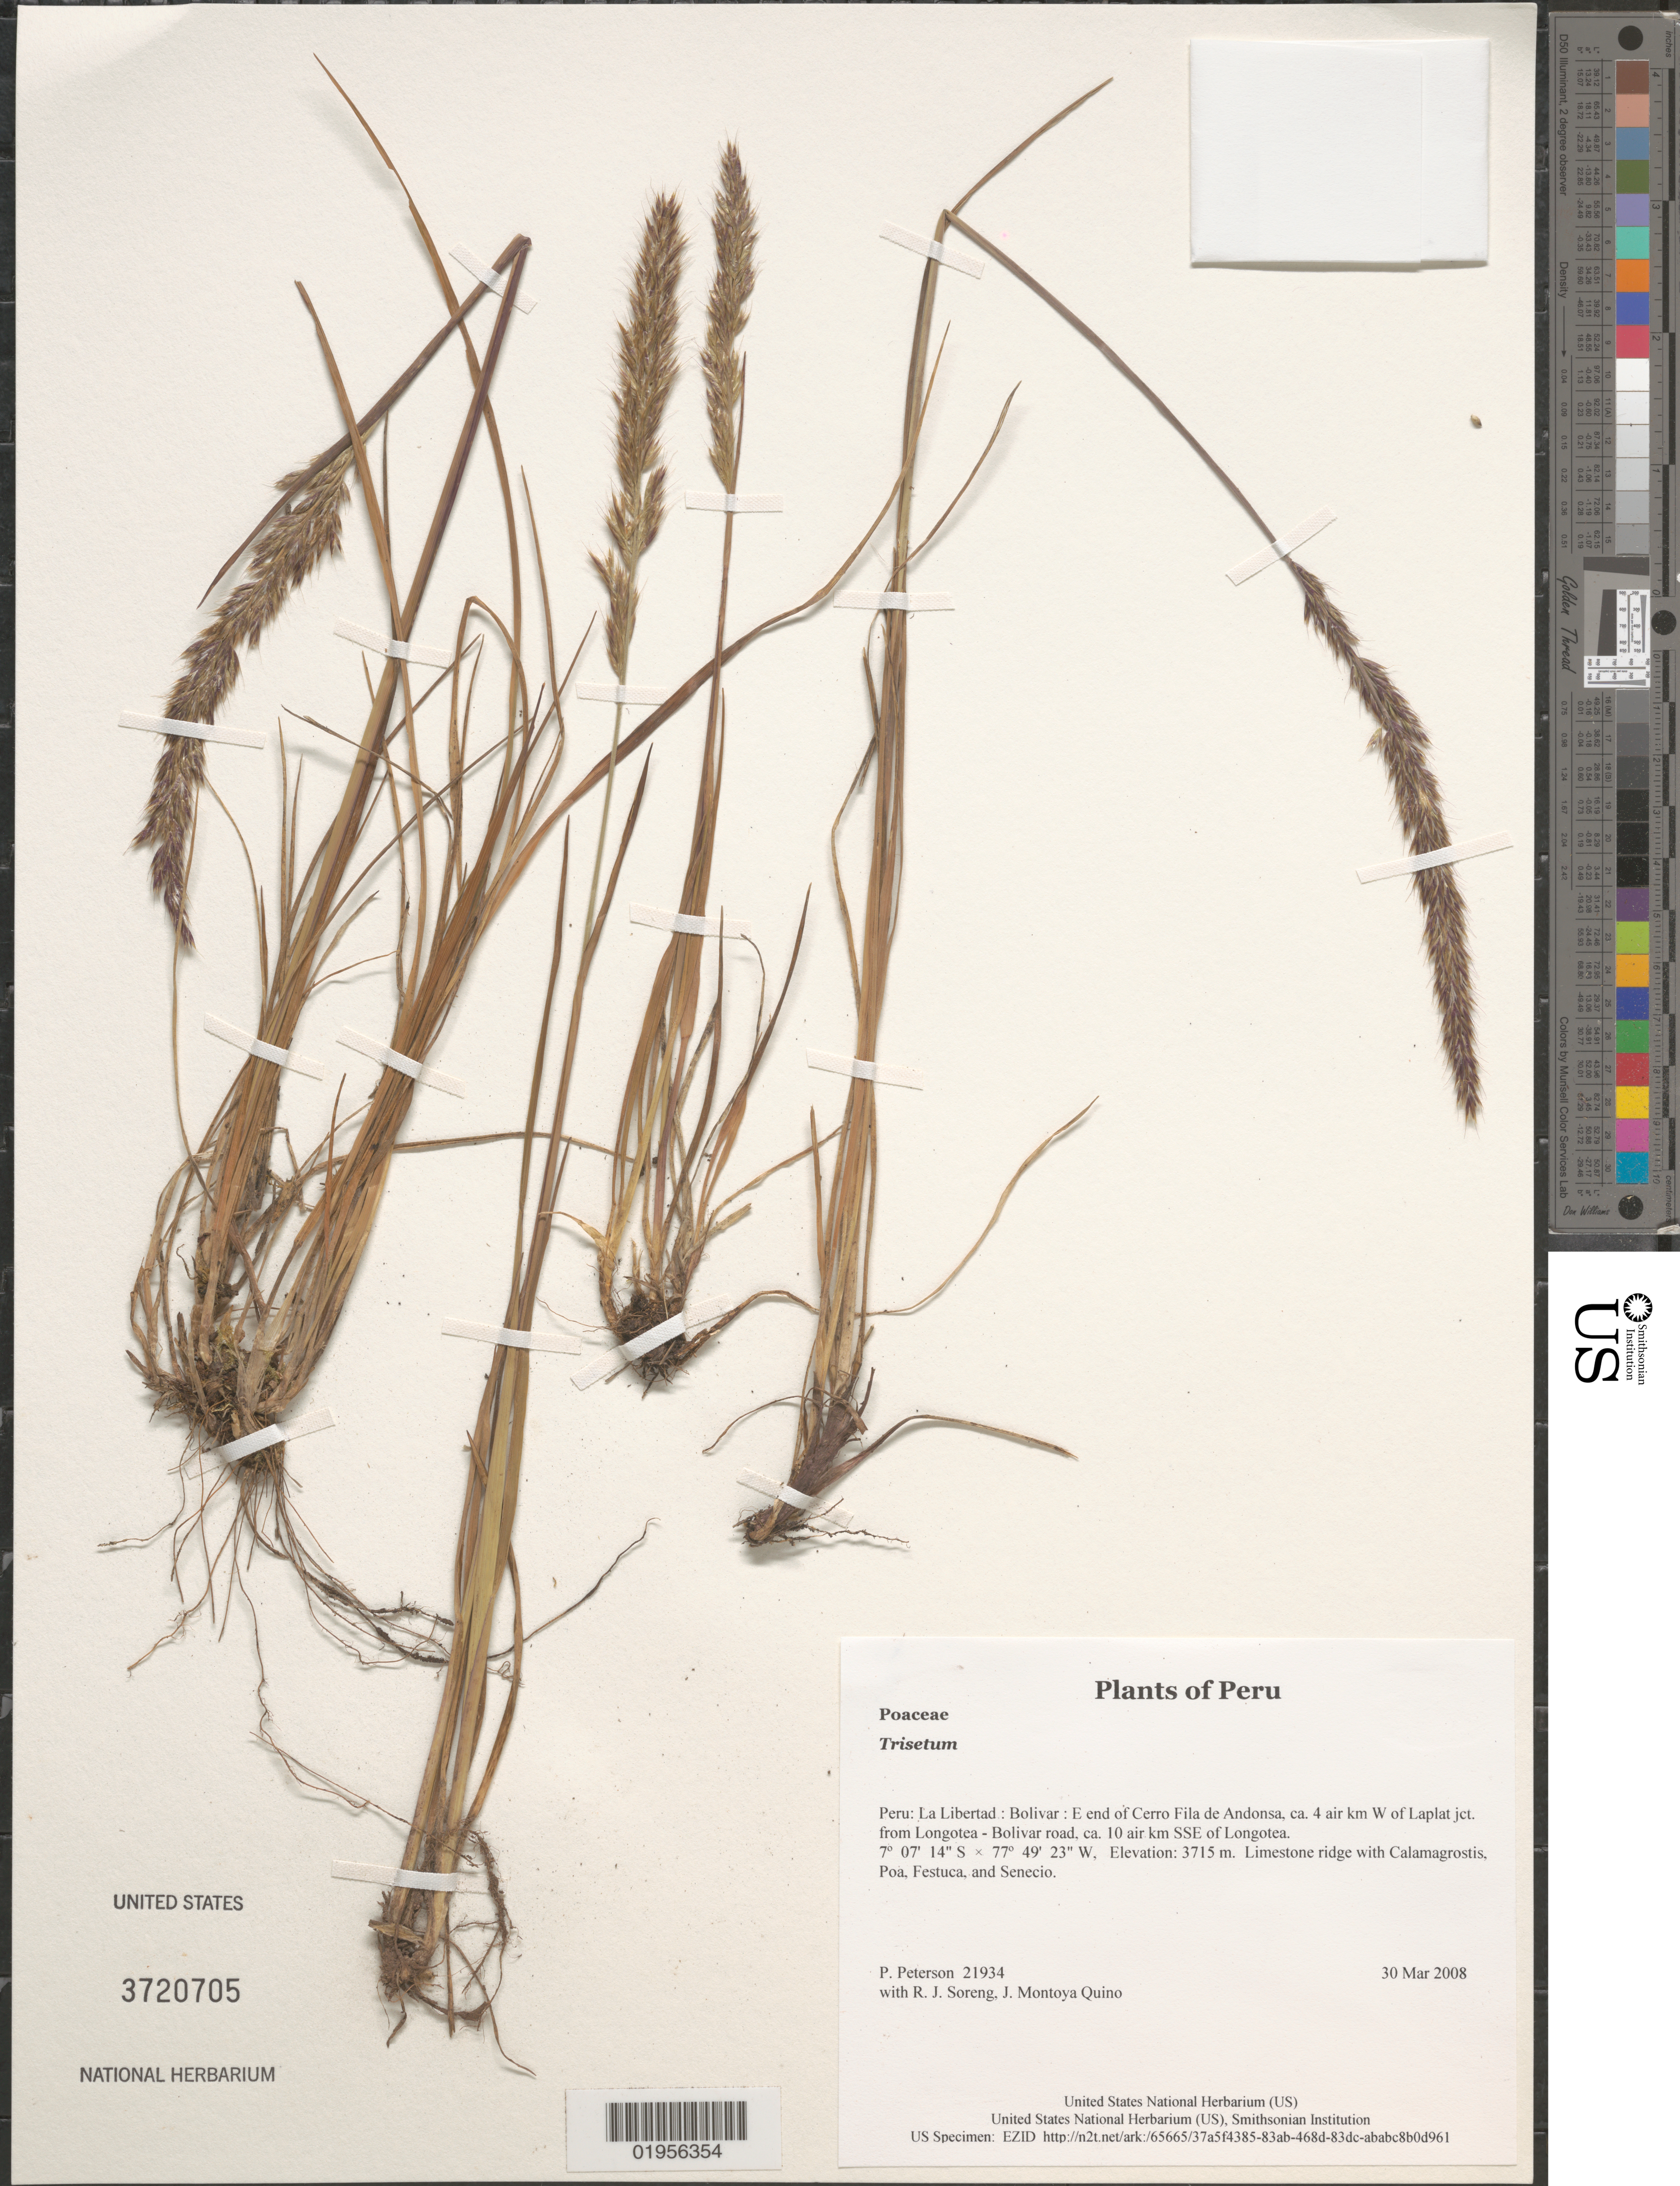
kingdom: Plantae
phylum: Tracheophyta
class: Liliopsida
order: Poales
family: Poaceae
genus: Trisetum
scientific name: Trisetum sp.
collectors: P. M. Peterson, R. J. Soreng & J. Montoya Quino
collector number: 21934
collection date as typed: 30 Mar 2008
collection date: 2008-03-30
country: Peru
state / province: La Libertad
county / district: Bolívar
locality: E end of Cerro Fila de Andonsa, ca. 4 air km W of Laplat jct. from Longotea - Bolivar road, ca. 10 air km SSE of Longotea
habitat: Limestone ridge with Calamagrostis, Poa, Festuca, and Senecio.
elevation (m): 3715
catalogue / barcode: US 3720705